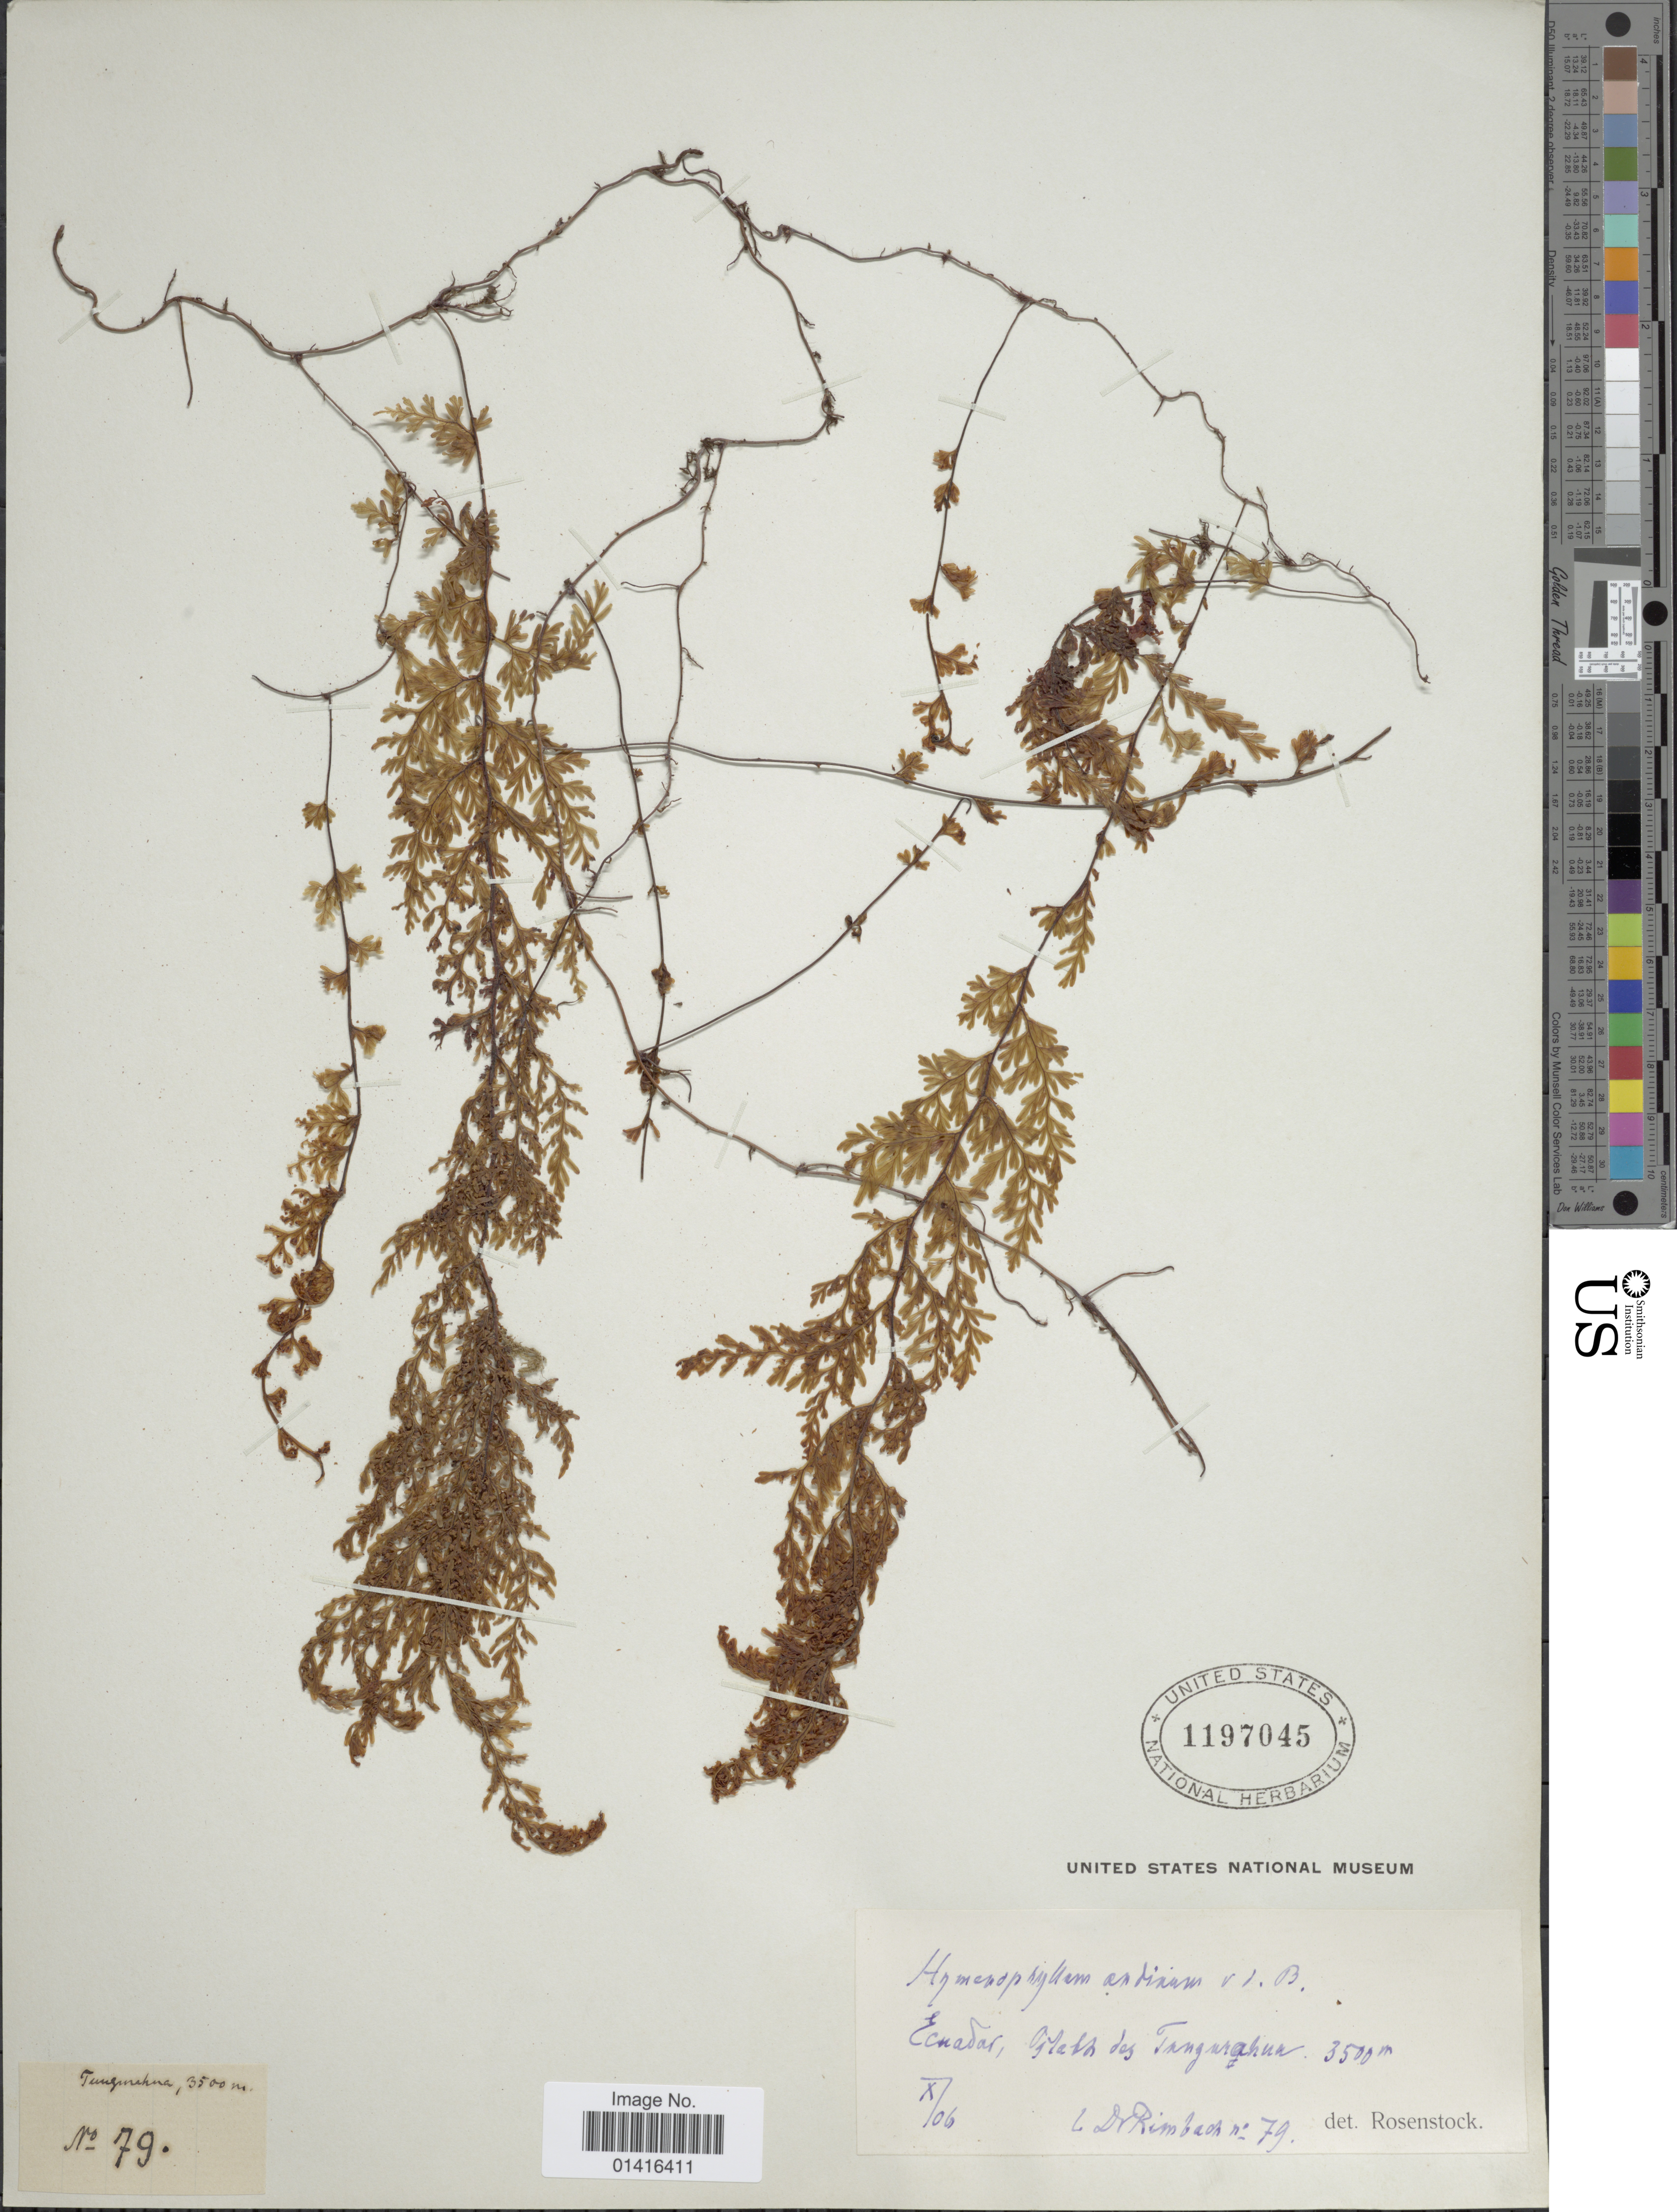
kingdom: Plantae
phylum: Tracheophyta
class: Polypodiopsida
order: Hymenophyllales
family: Hymenophyllaceae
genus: Hymenophyllum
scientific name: Hymenophyllum myriocarpum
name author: Hook.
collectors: Rimbach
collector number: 79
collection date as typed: Transcribed d/m/y: /10/6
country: Ecuador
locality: Ecuador, Ostabh des Tungurahua.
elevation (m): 3500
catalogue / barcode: US 1197045